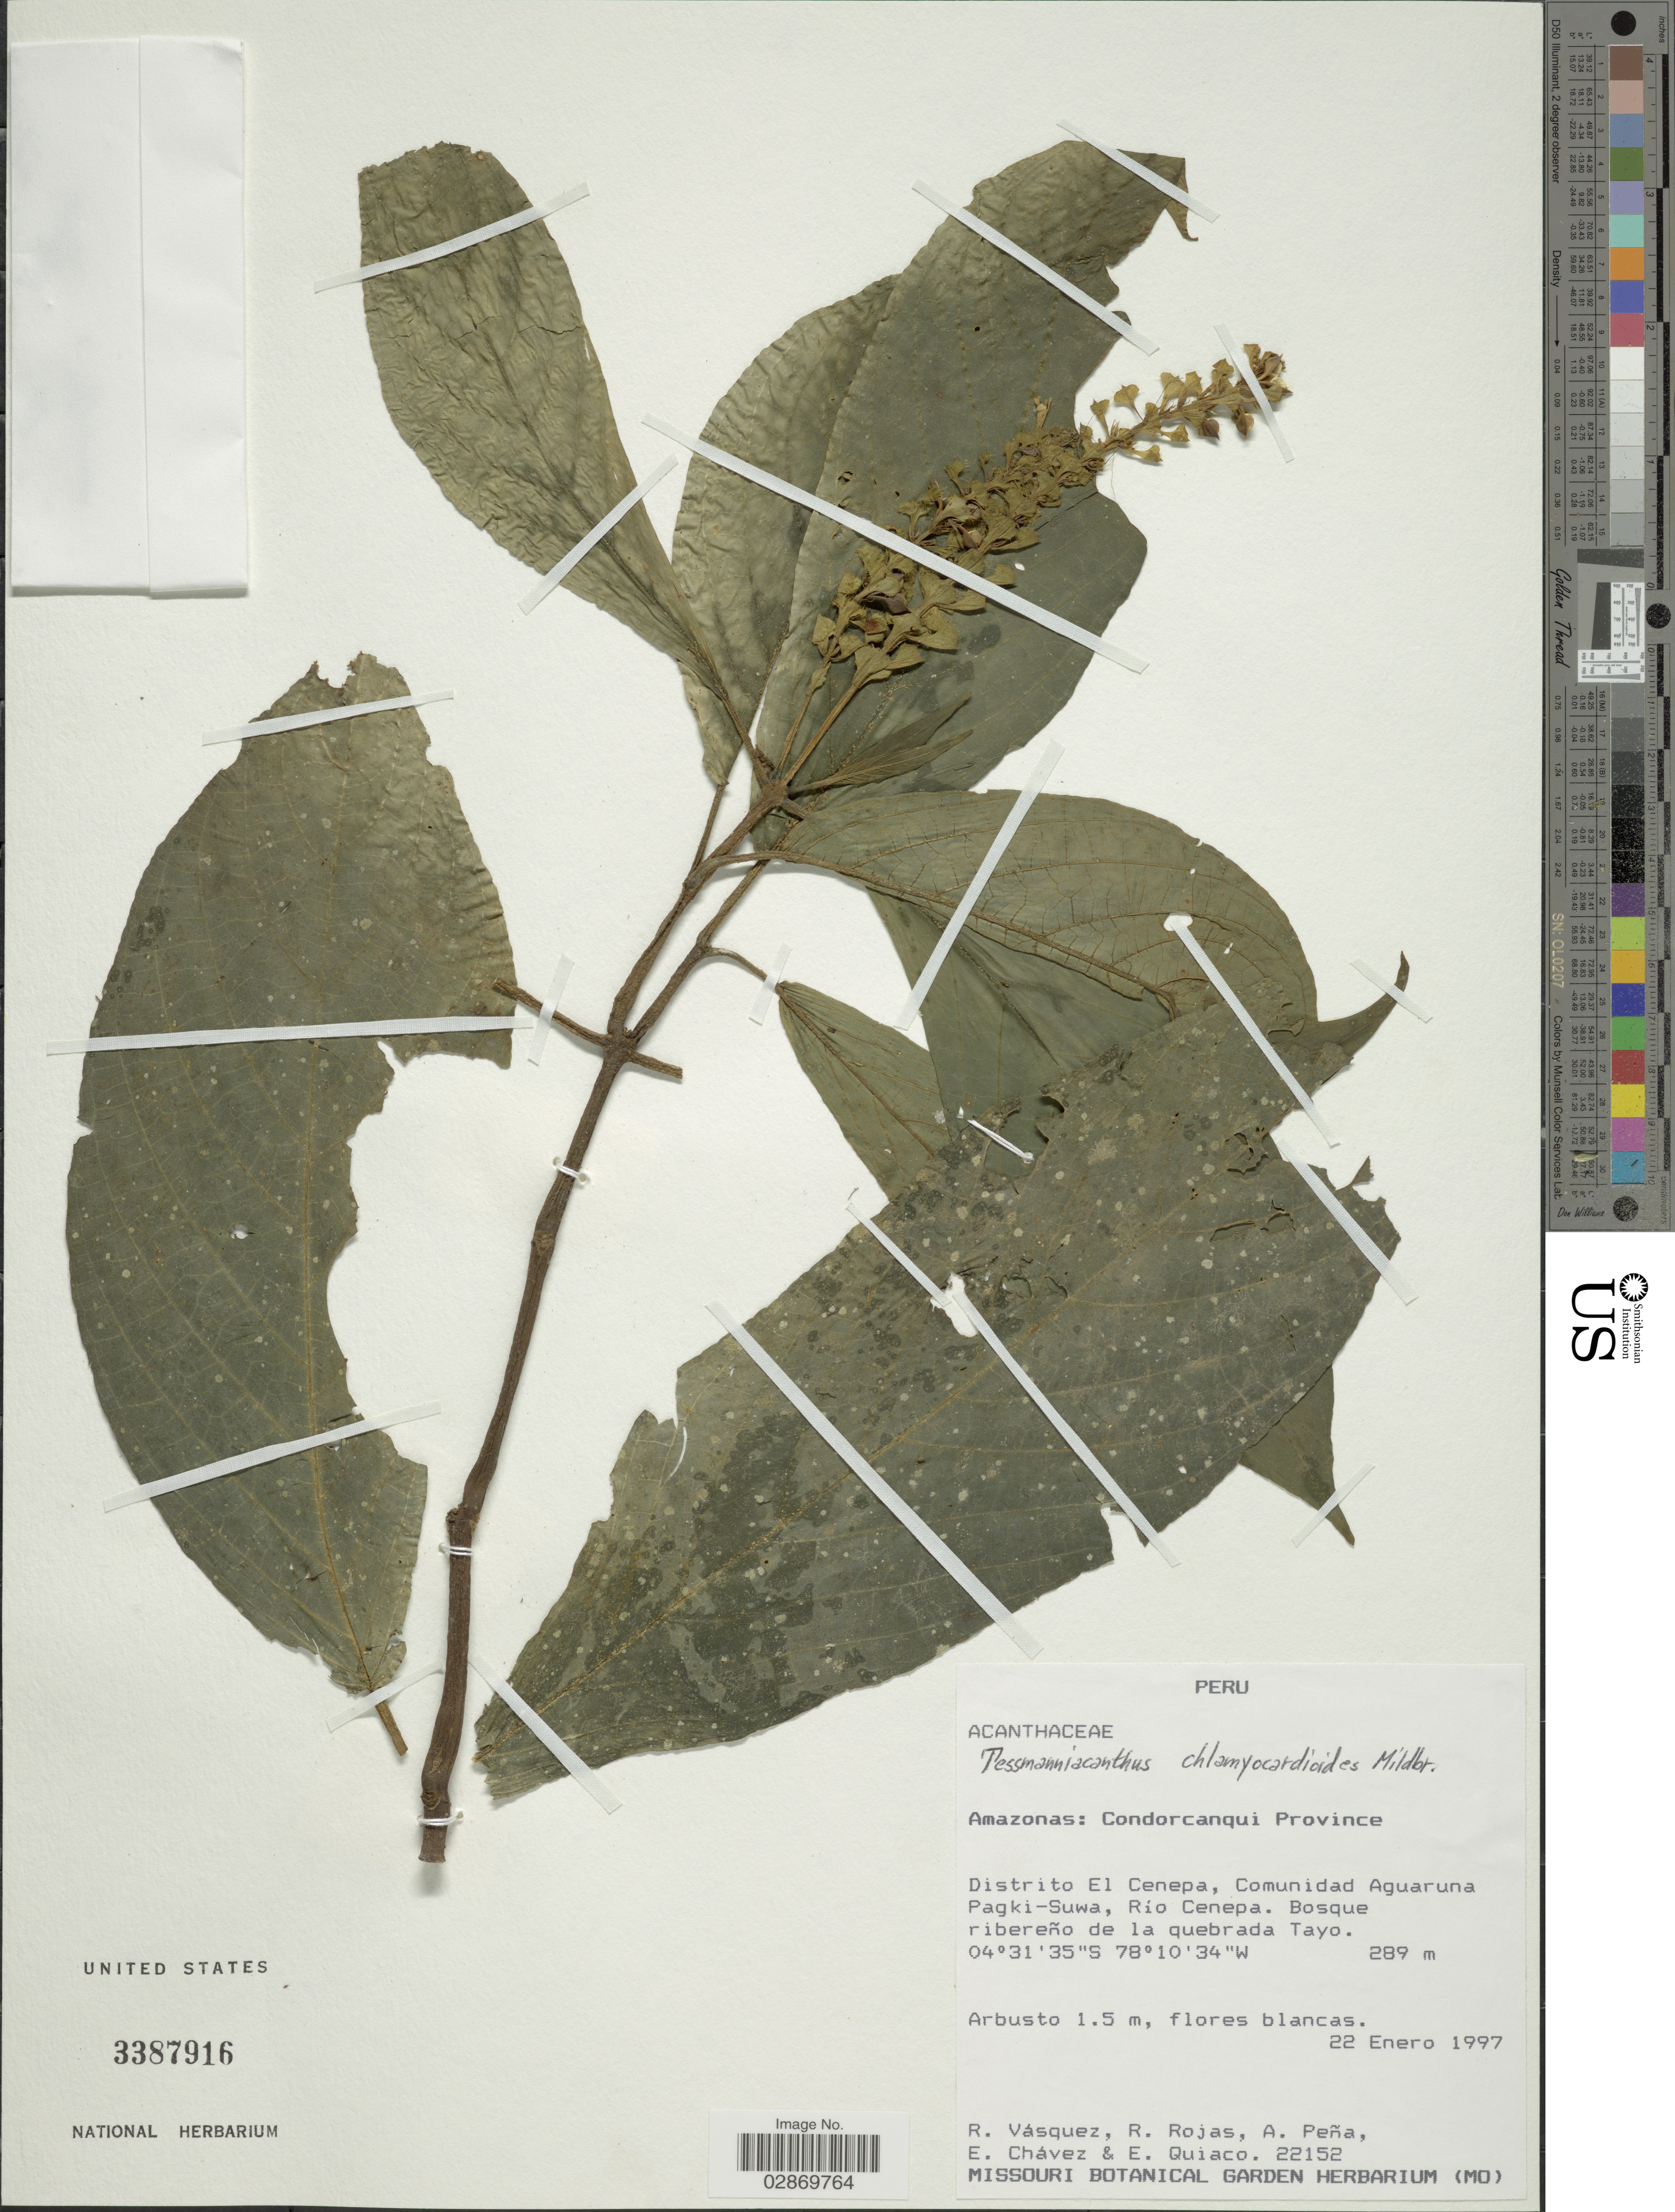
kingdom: Plantae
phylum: Tracheophyta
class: Magnoliopsida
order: Lamiales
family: Acanthaceae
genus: Tessmanniacanthus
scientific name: Tessmanniacanthus chlamydocardioides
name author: Mildbr.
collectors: R. Vásquez, R. Rojas, A. Peña, E. Chávez & E. Quiaco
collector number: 22152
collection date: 1997-01-22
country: Peru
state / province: Amazonas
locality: Condorcanqui Province, Distrito El Cenepa, Comunidad Aguaruna, Pagki-Suwa, Río Cenepa, Bosque ribereño de la quebrada Tayo.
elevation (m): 289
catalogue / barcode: US 3387916